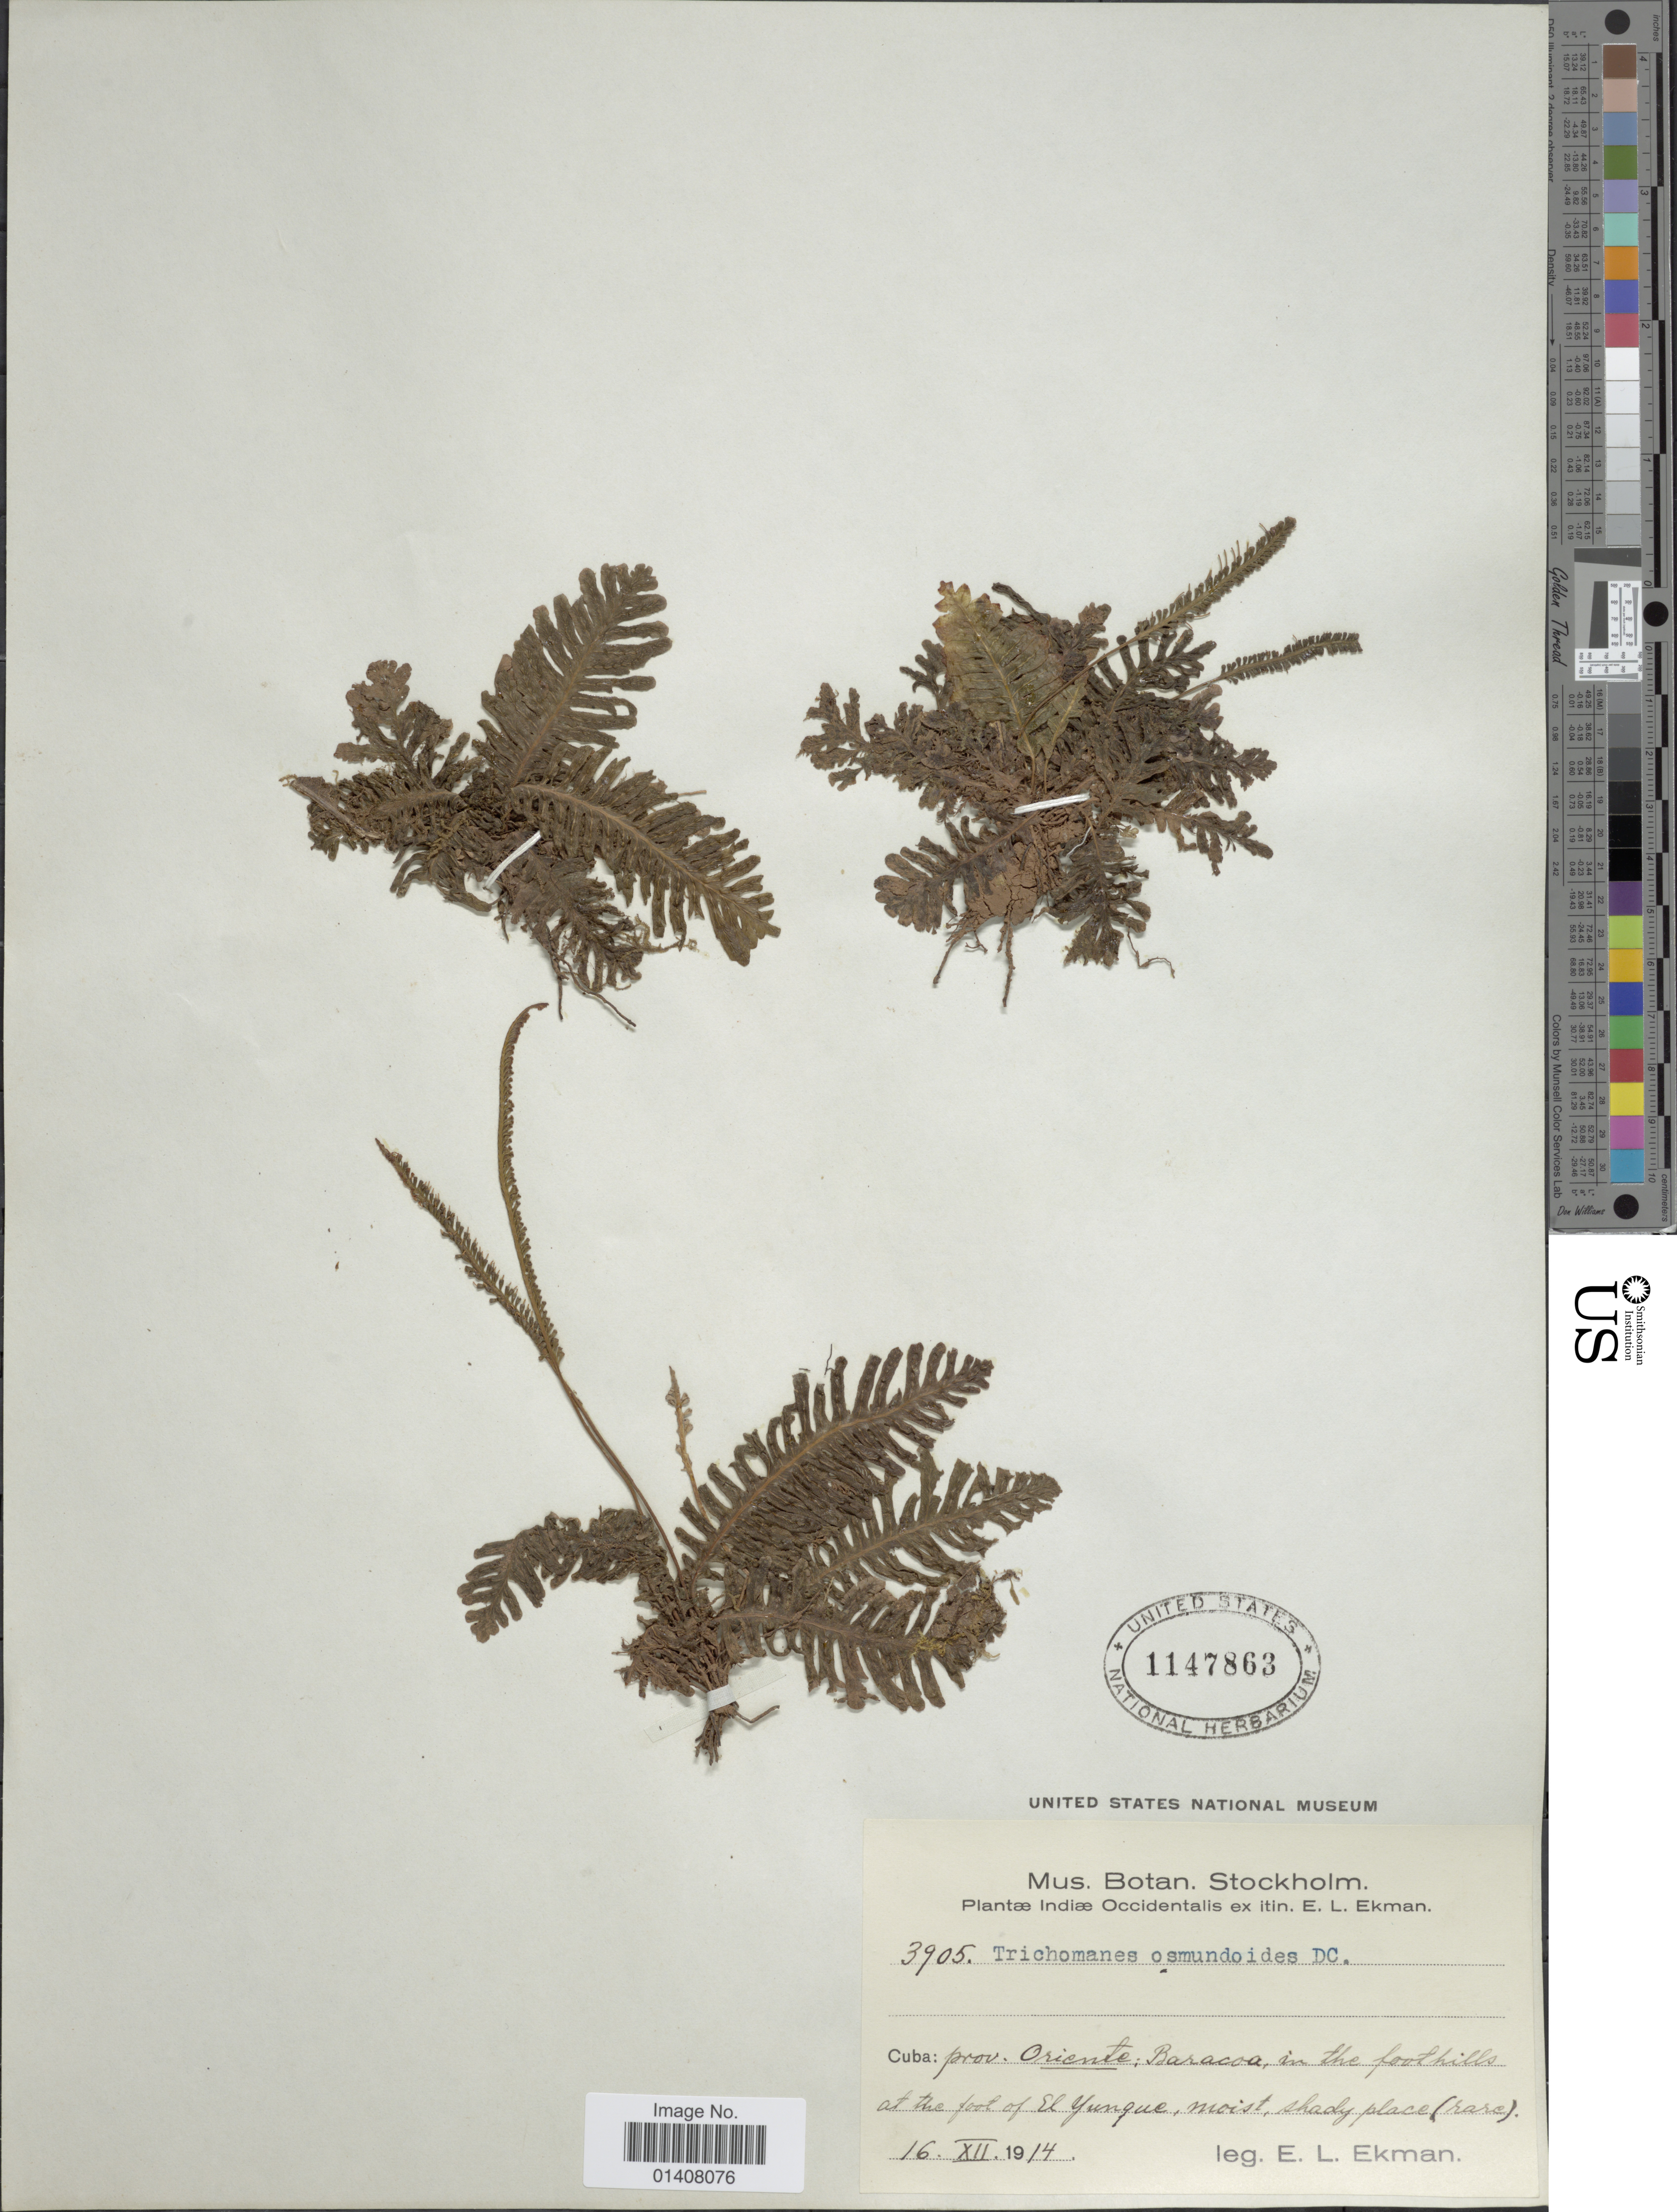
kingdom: Plantae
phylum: Tracheophyta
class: Polypodiopsida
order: Hymenophyllales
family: Hymenophyllaceae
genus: Trichomanes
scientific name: Trichomanes osmundoides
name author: DC. ex Poir.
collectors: E. L. Ekman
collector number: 3905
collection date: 1914-12-16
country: Cuba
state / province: Oriente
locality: Prov. Oriente: Baracoa, in the foothills at the pool of El Yungue, moist, shady place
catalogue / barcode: US 1147863